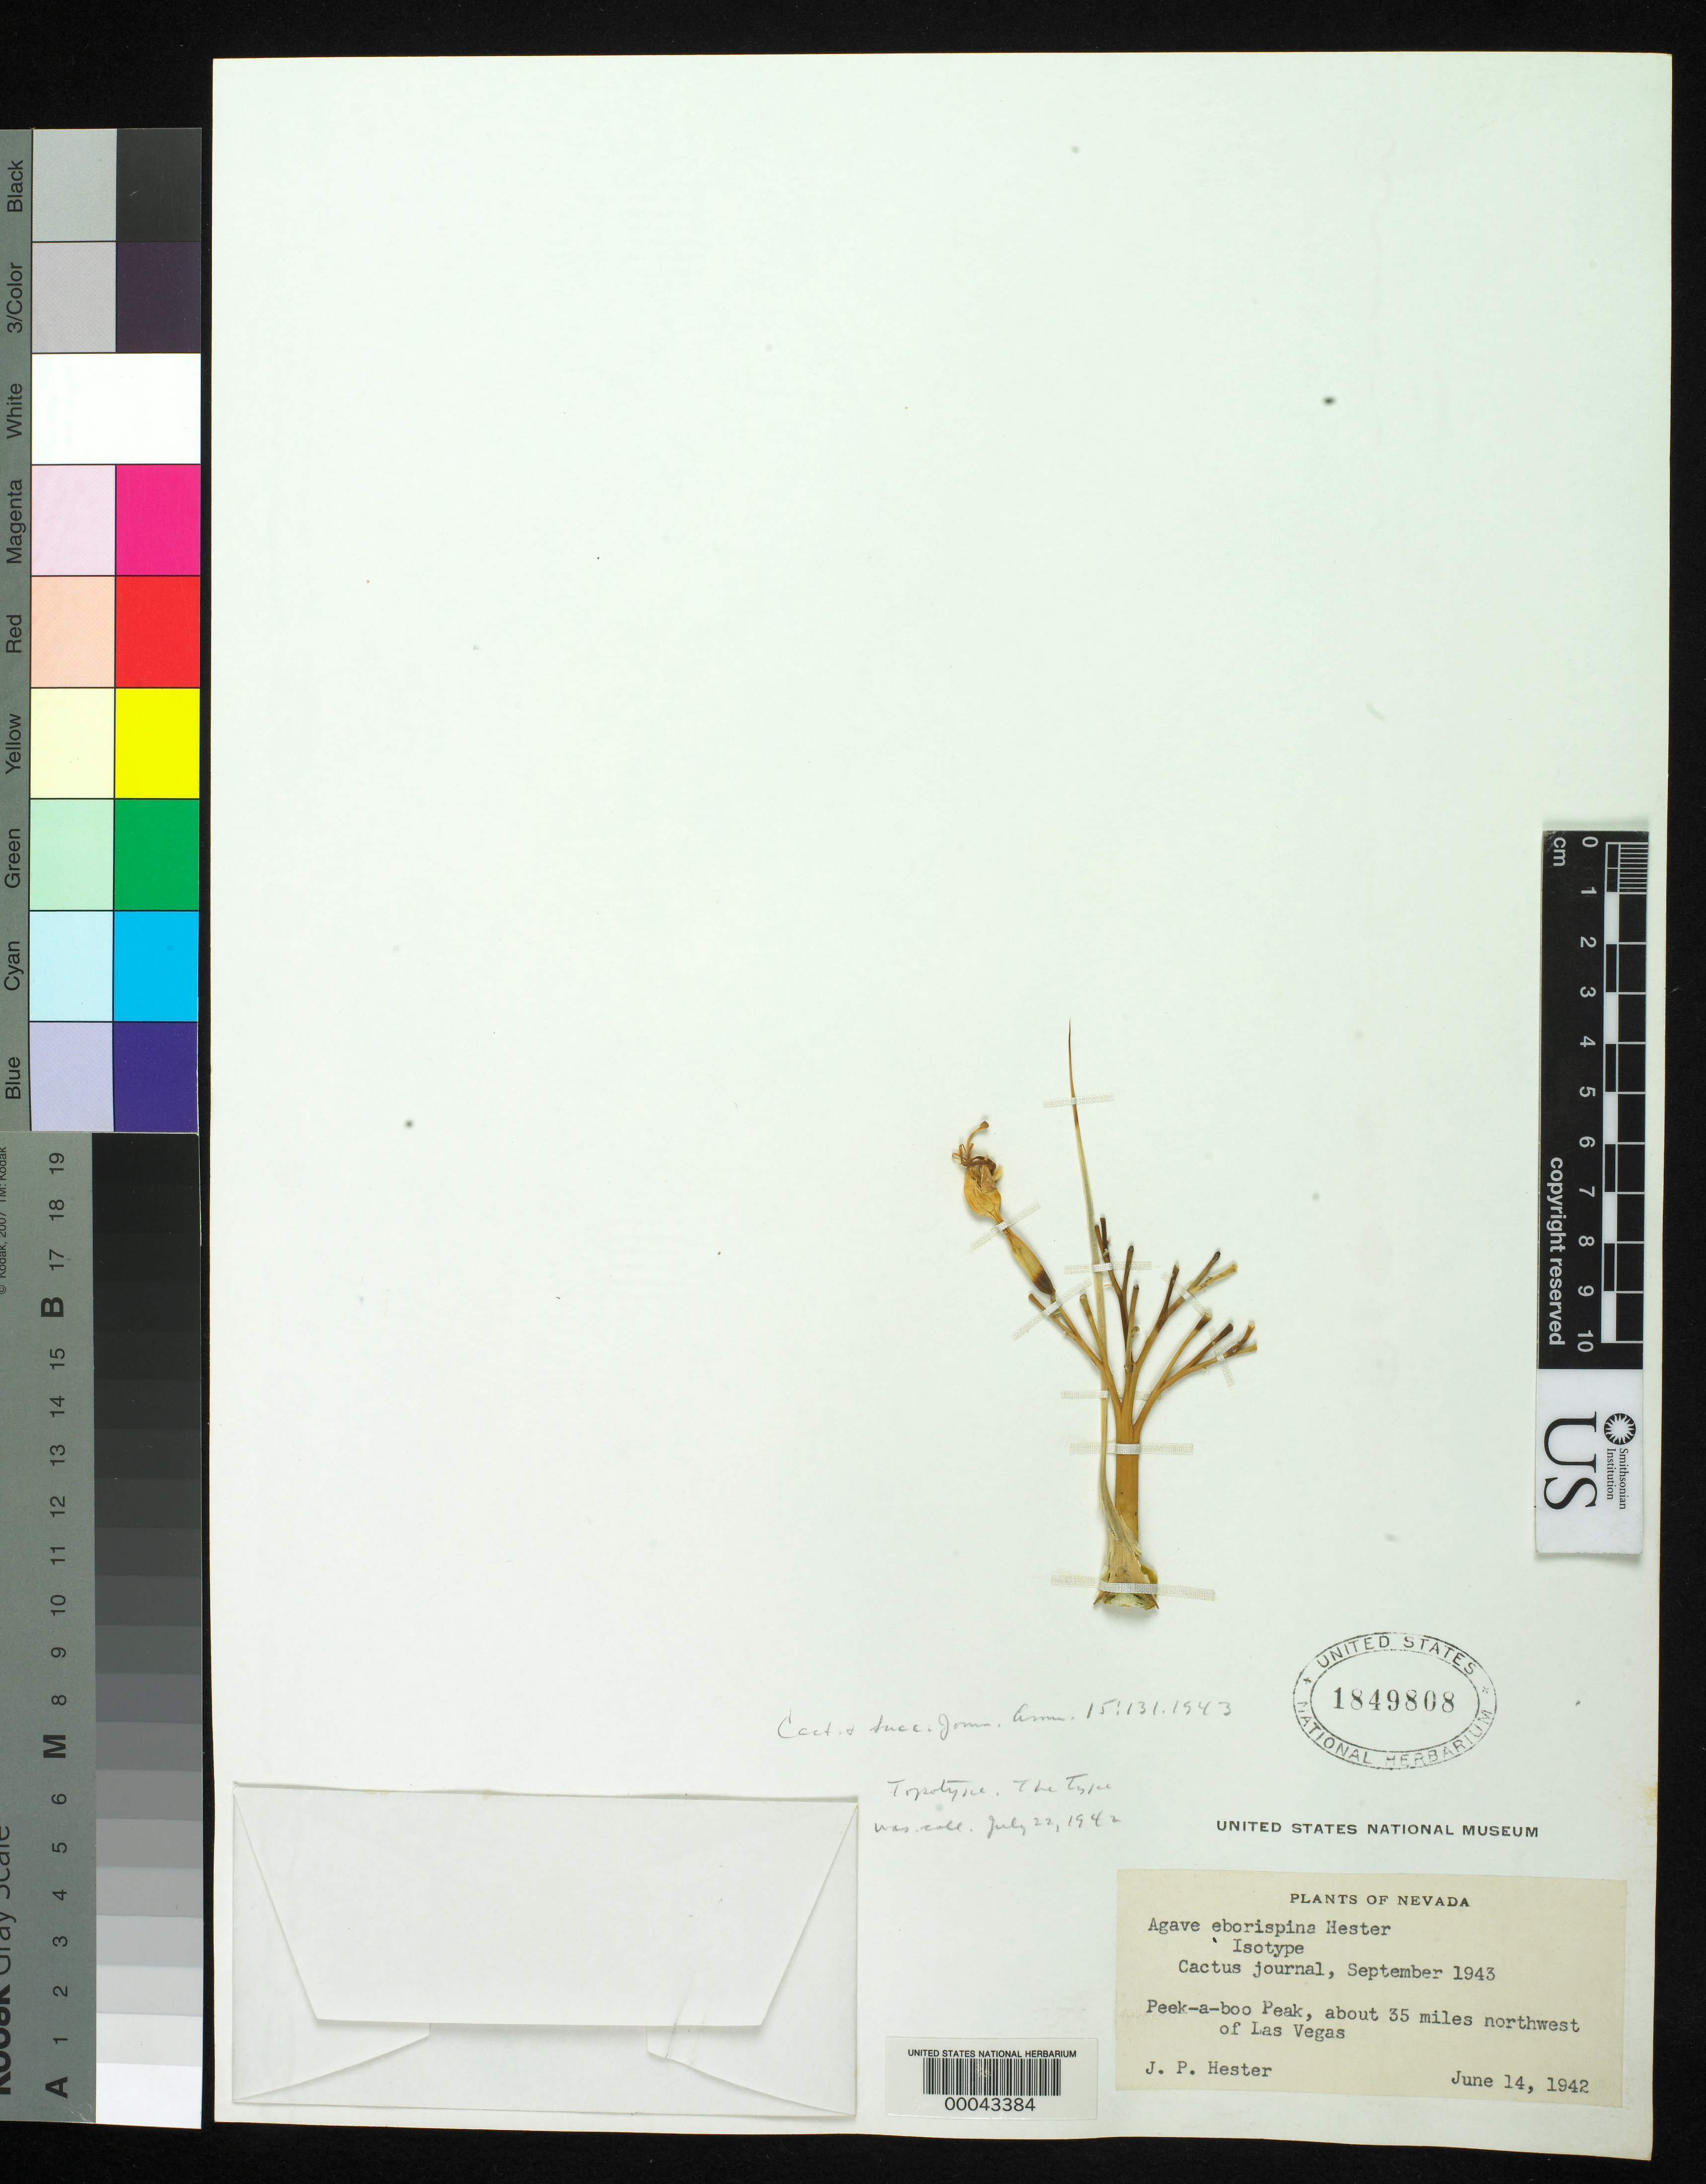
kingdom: Plantae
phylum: Tracheophyta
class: Liliopsida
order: Asparagales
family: Asparagaceae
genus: Agave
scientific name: Agave utahensis var. eborispina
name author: (Hester) Breitung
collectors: J. P. Hester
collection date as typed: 14 Jun 1942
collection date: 1942-06-14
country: United States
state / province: Nevada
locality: Peek-a-boo peak, about 35 mi nw of las vegas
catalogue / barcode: US 1849808